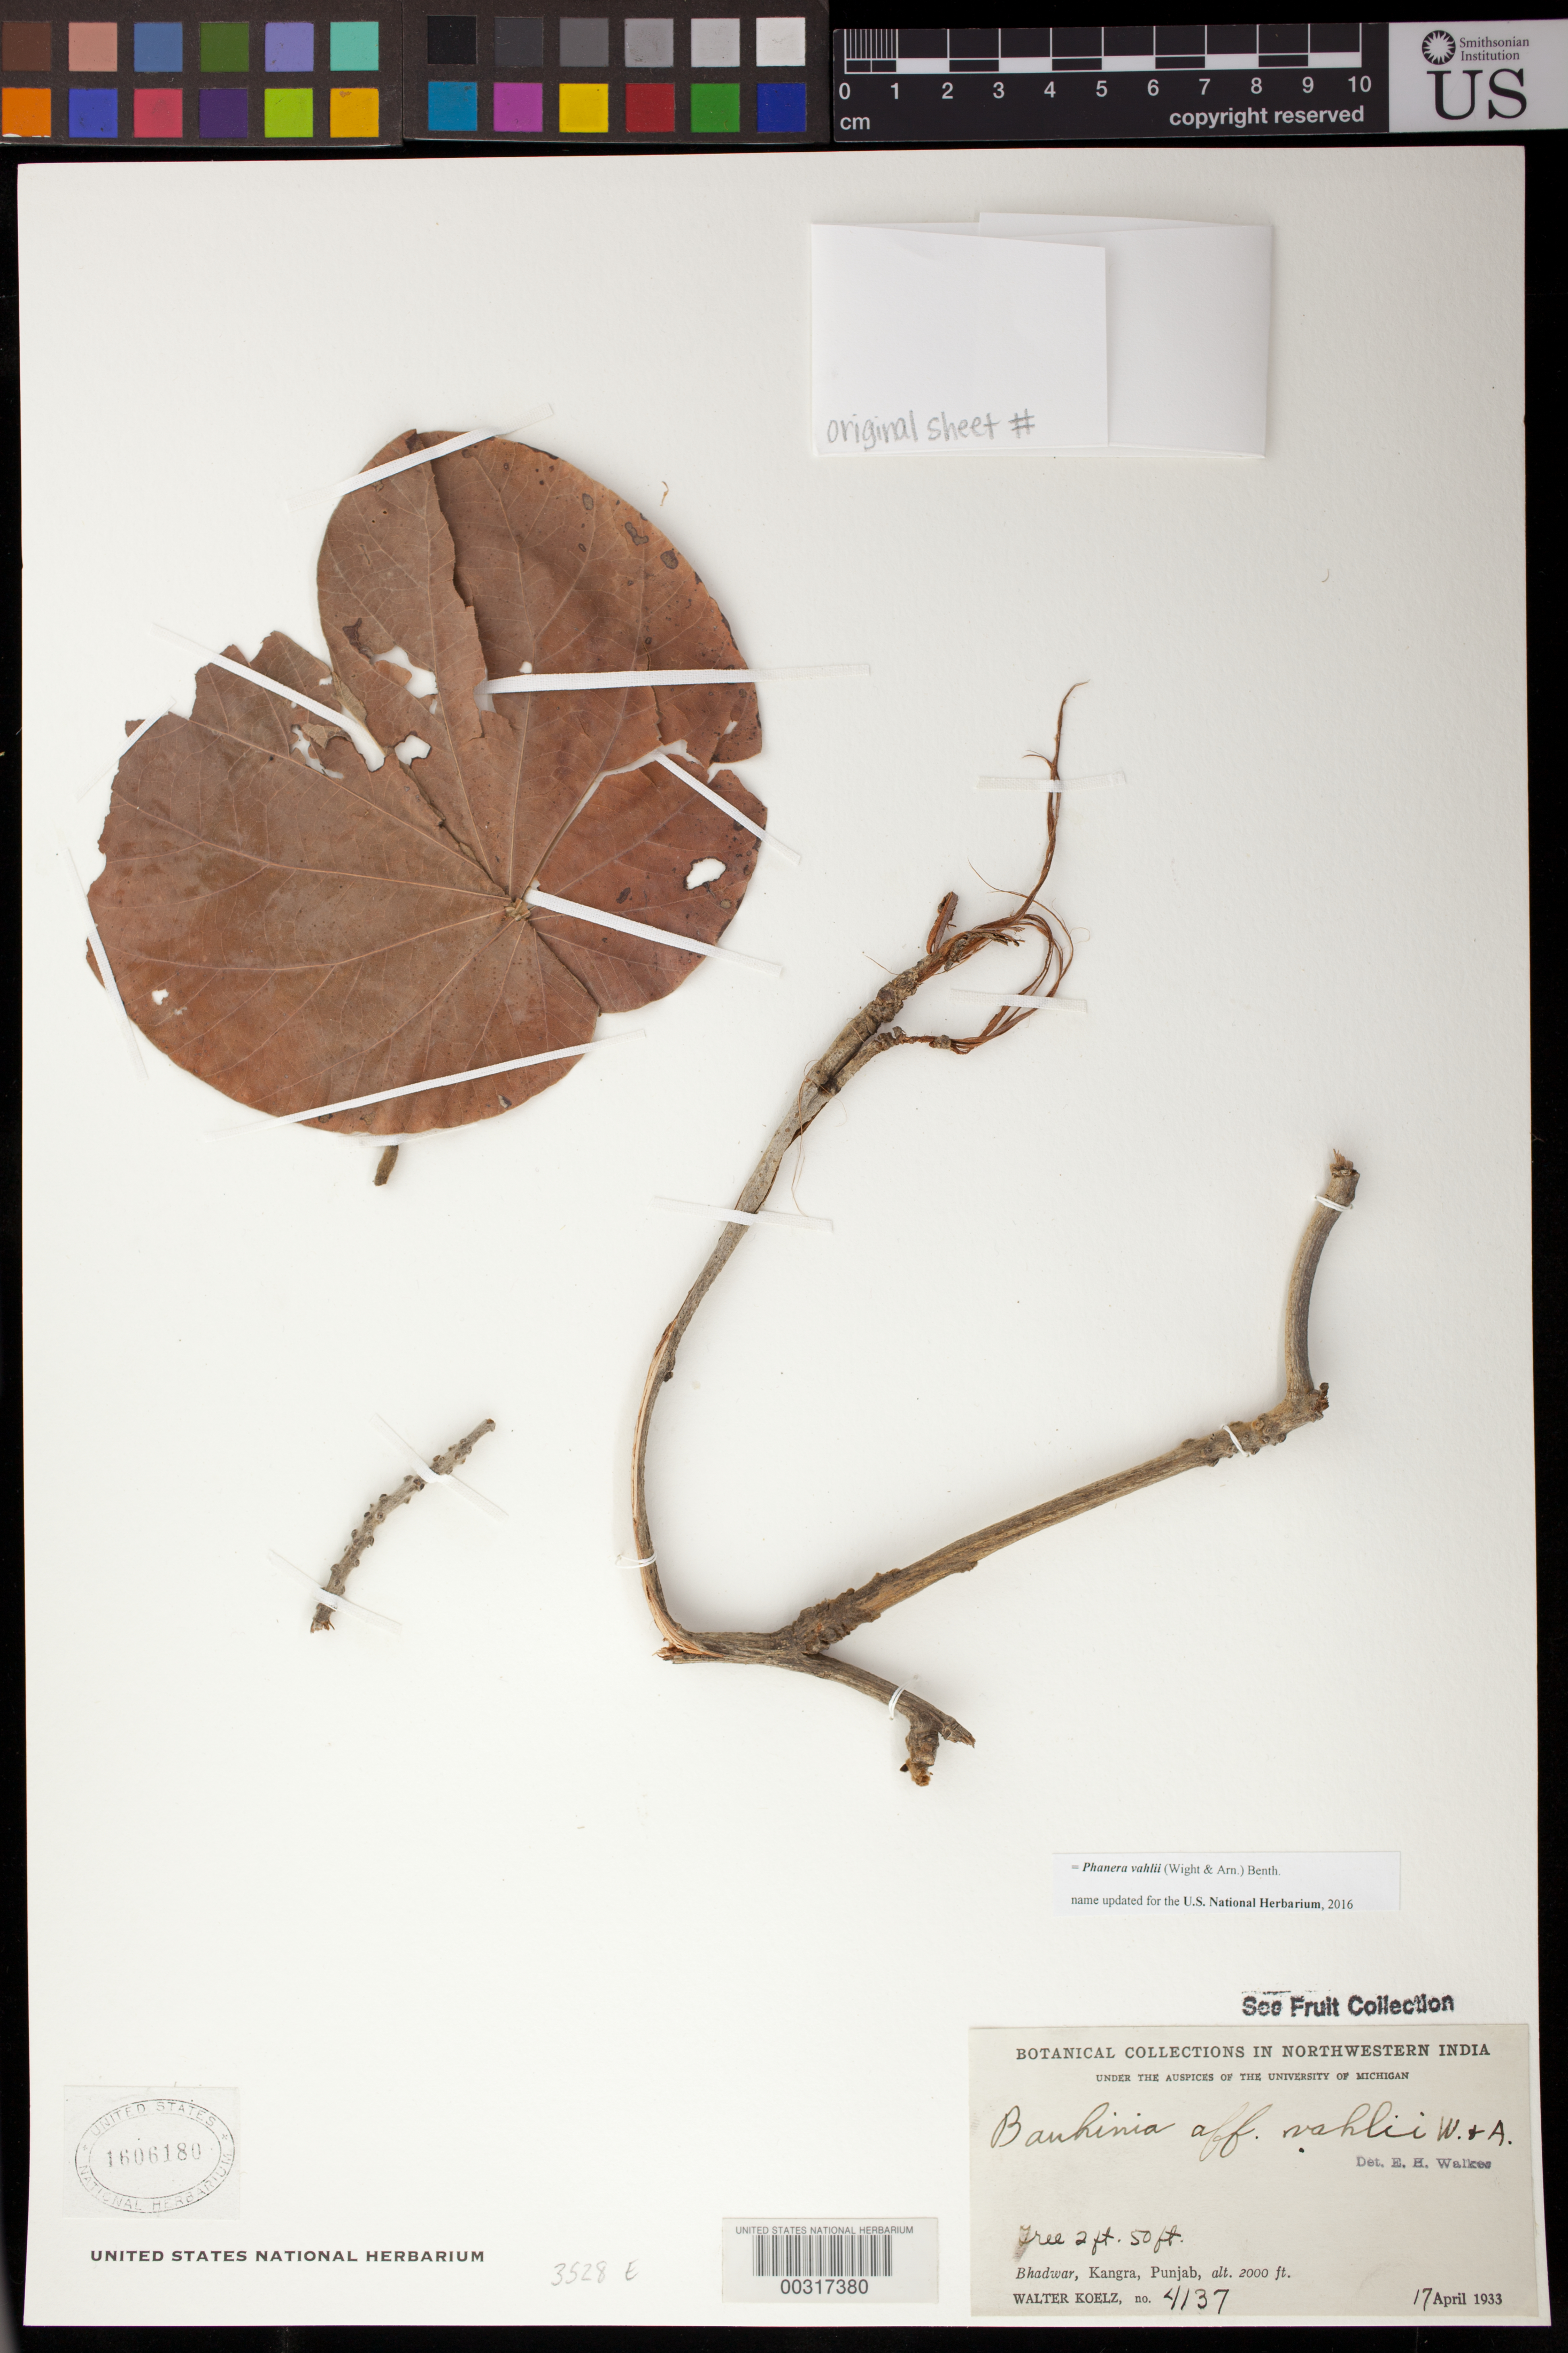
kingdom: Plantae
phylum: Tracheophyta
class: Magnoliopsida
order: Fabales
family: Fabaceae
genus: Phanera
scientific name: Phanera vahlii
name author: (Wight & Arn.) Benth.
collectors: W. N. Koelz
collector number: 4137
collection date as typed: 17 Apr 1933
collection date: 1933-04-17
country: India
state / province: Himachal Pradesh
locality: Bhadwar, Kangra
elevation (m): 610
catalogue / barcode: US 1606180